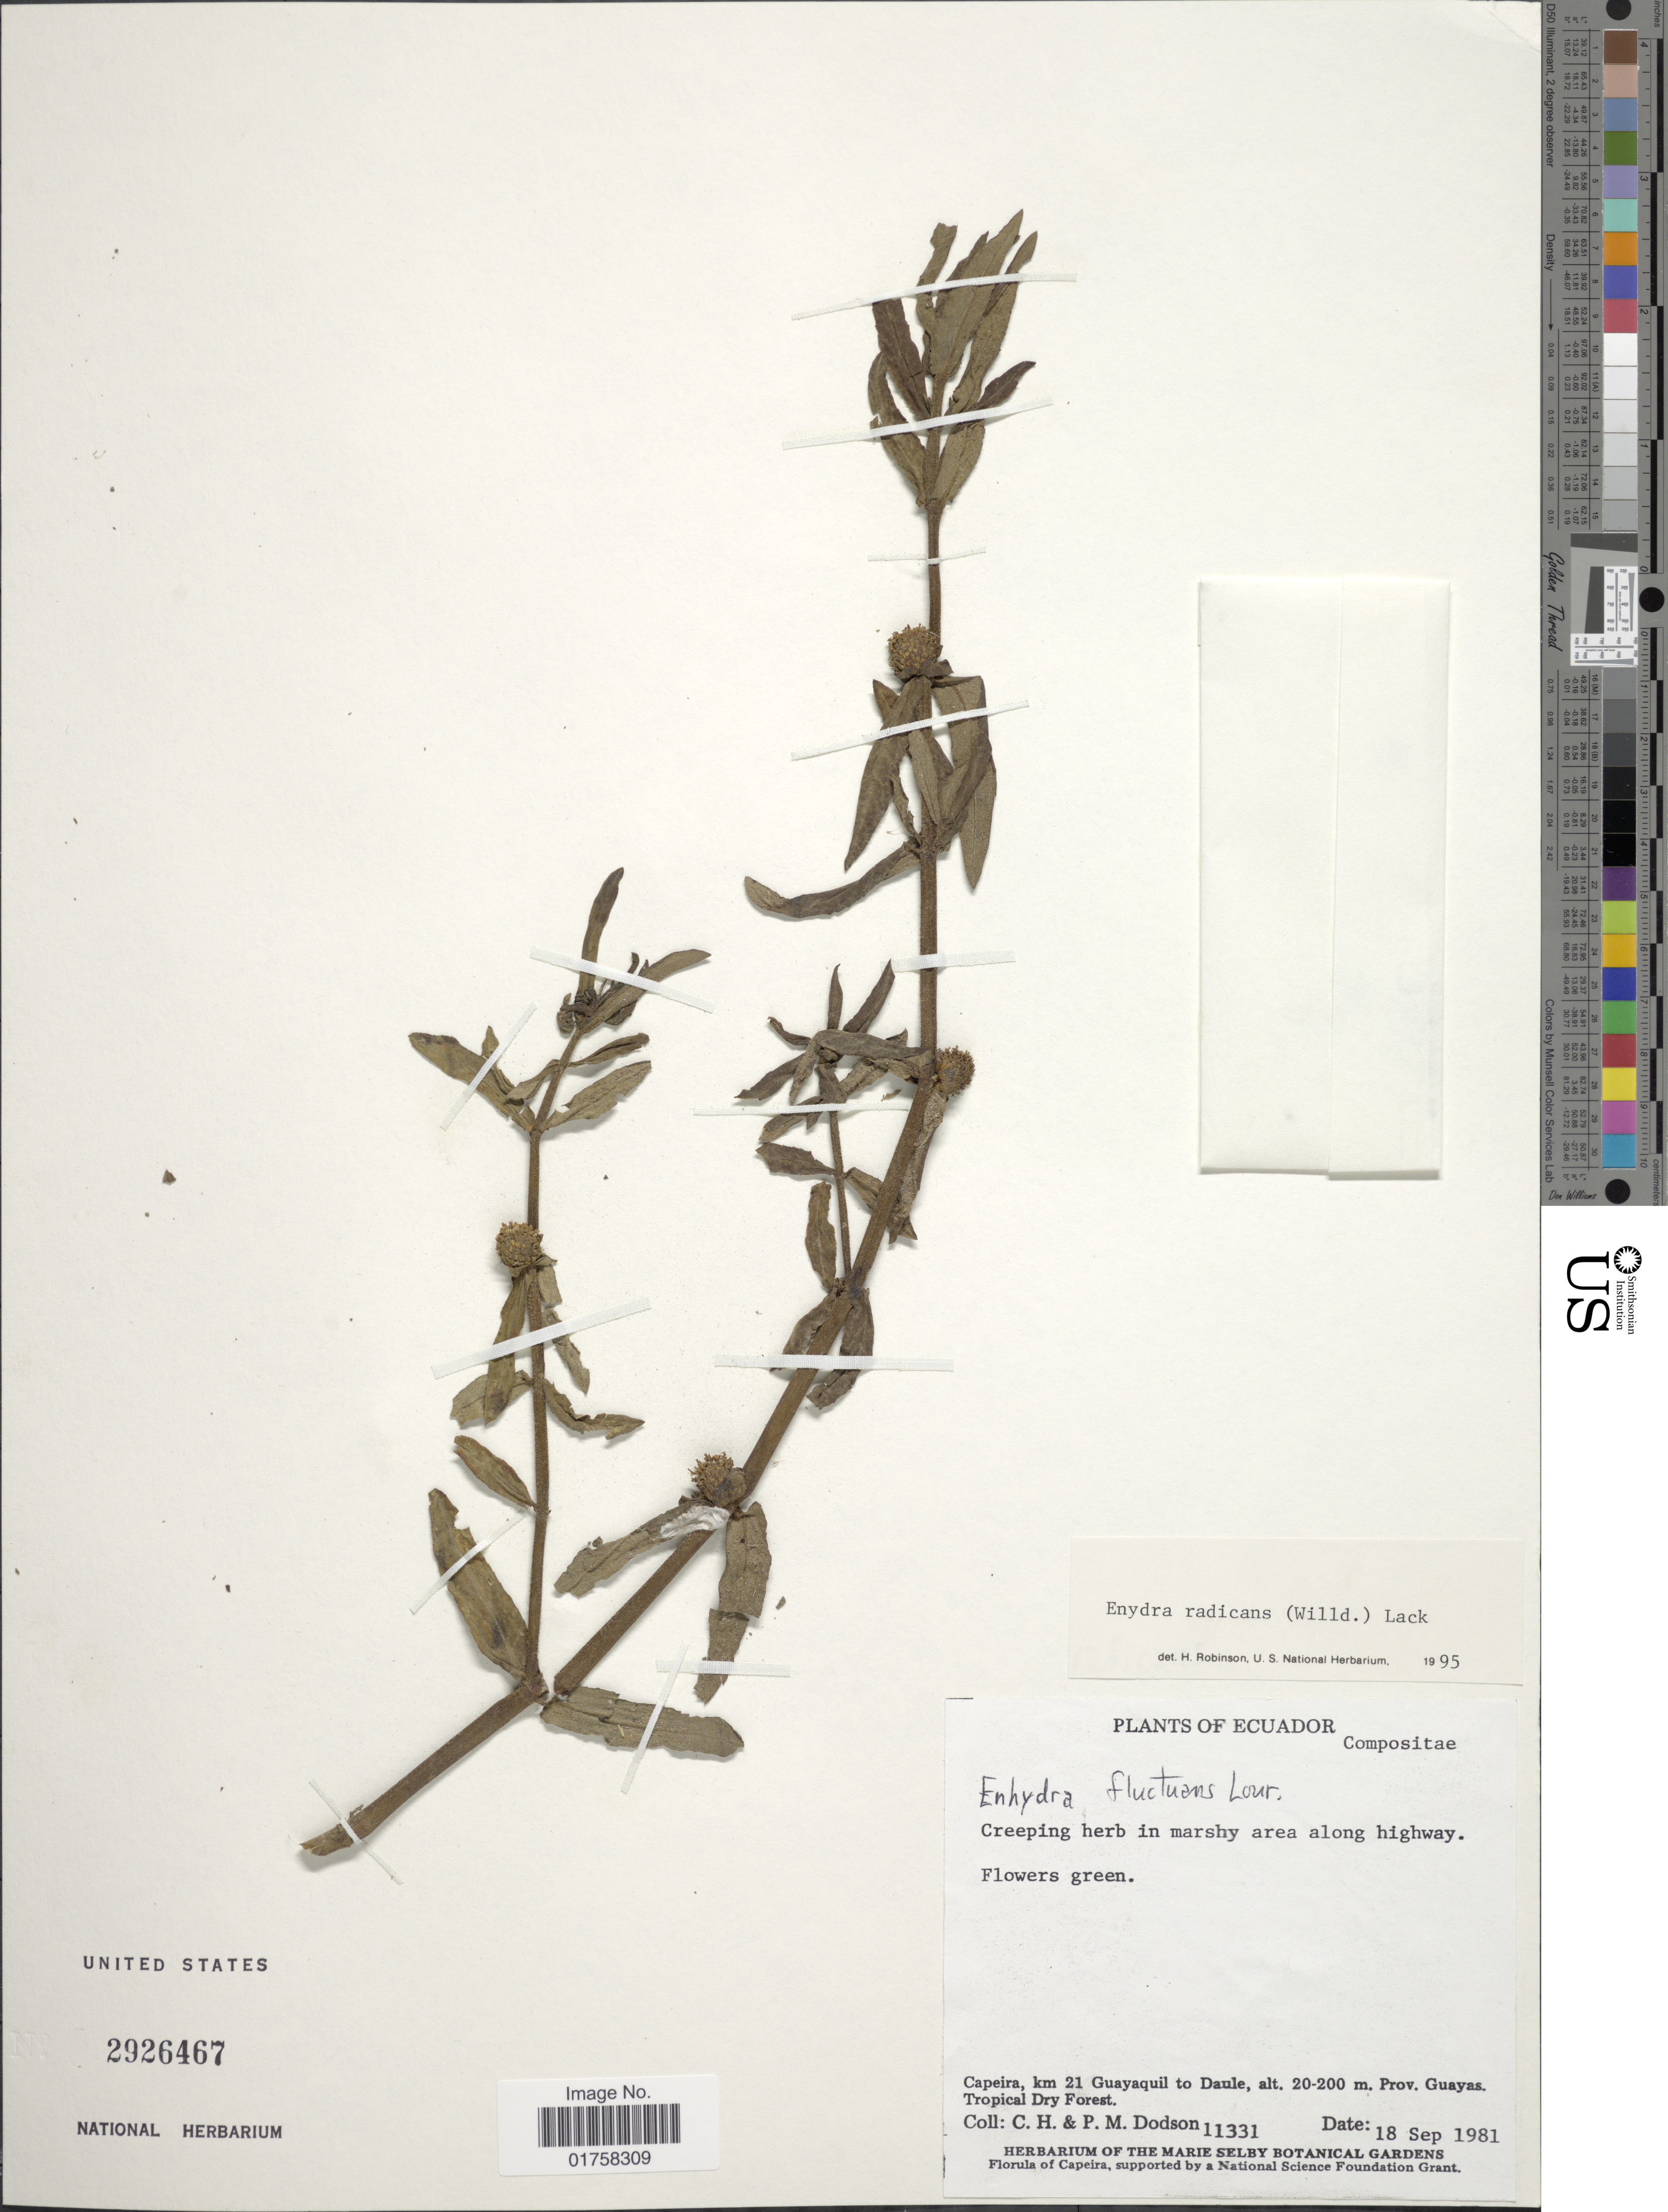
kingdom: Plantae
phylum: Tracheophyta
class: Magnoliopsida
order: Asterales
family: Asteraceae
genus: Enhydra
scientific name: Enhydra fluctuans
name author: Lour.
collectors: C. H. Dodson & P. M. Dodson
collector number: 11331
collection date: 1981-09-18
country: Ecuador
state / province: Guayas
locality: Capeira, km 21 Guayaquil to Daule, Tropical Dry Forest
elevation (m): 20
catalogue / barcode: US 2926467